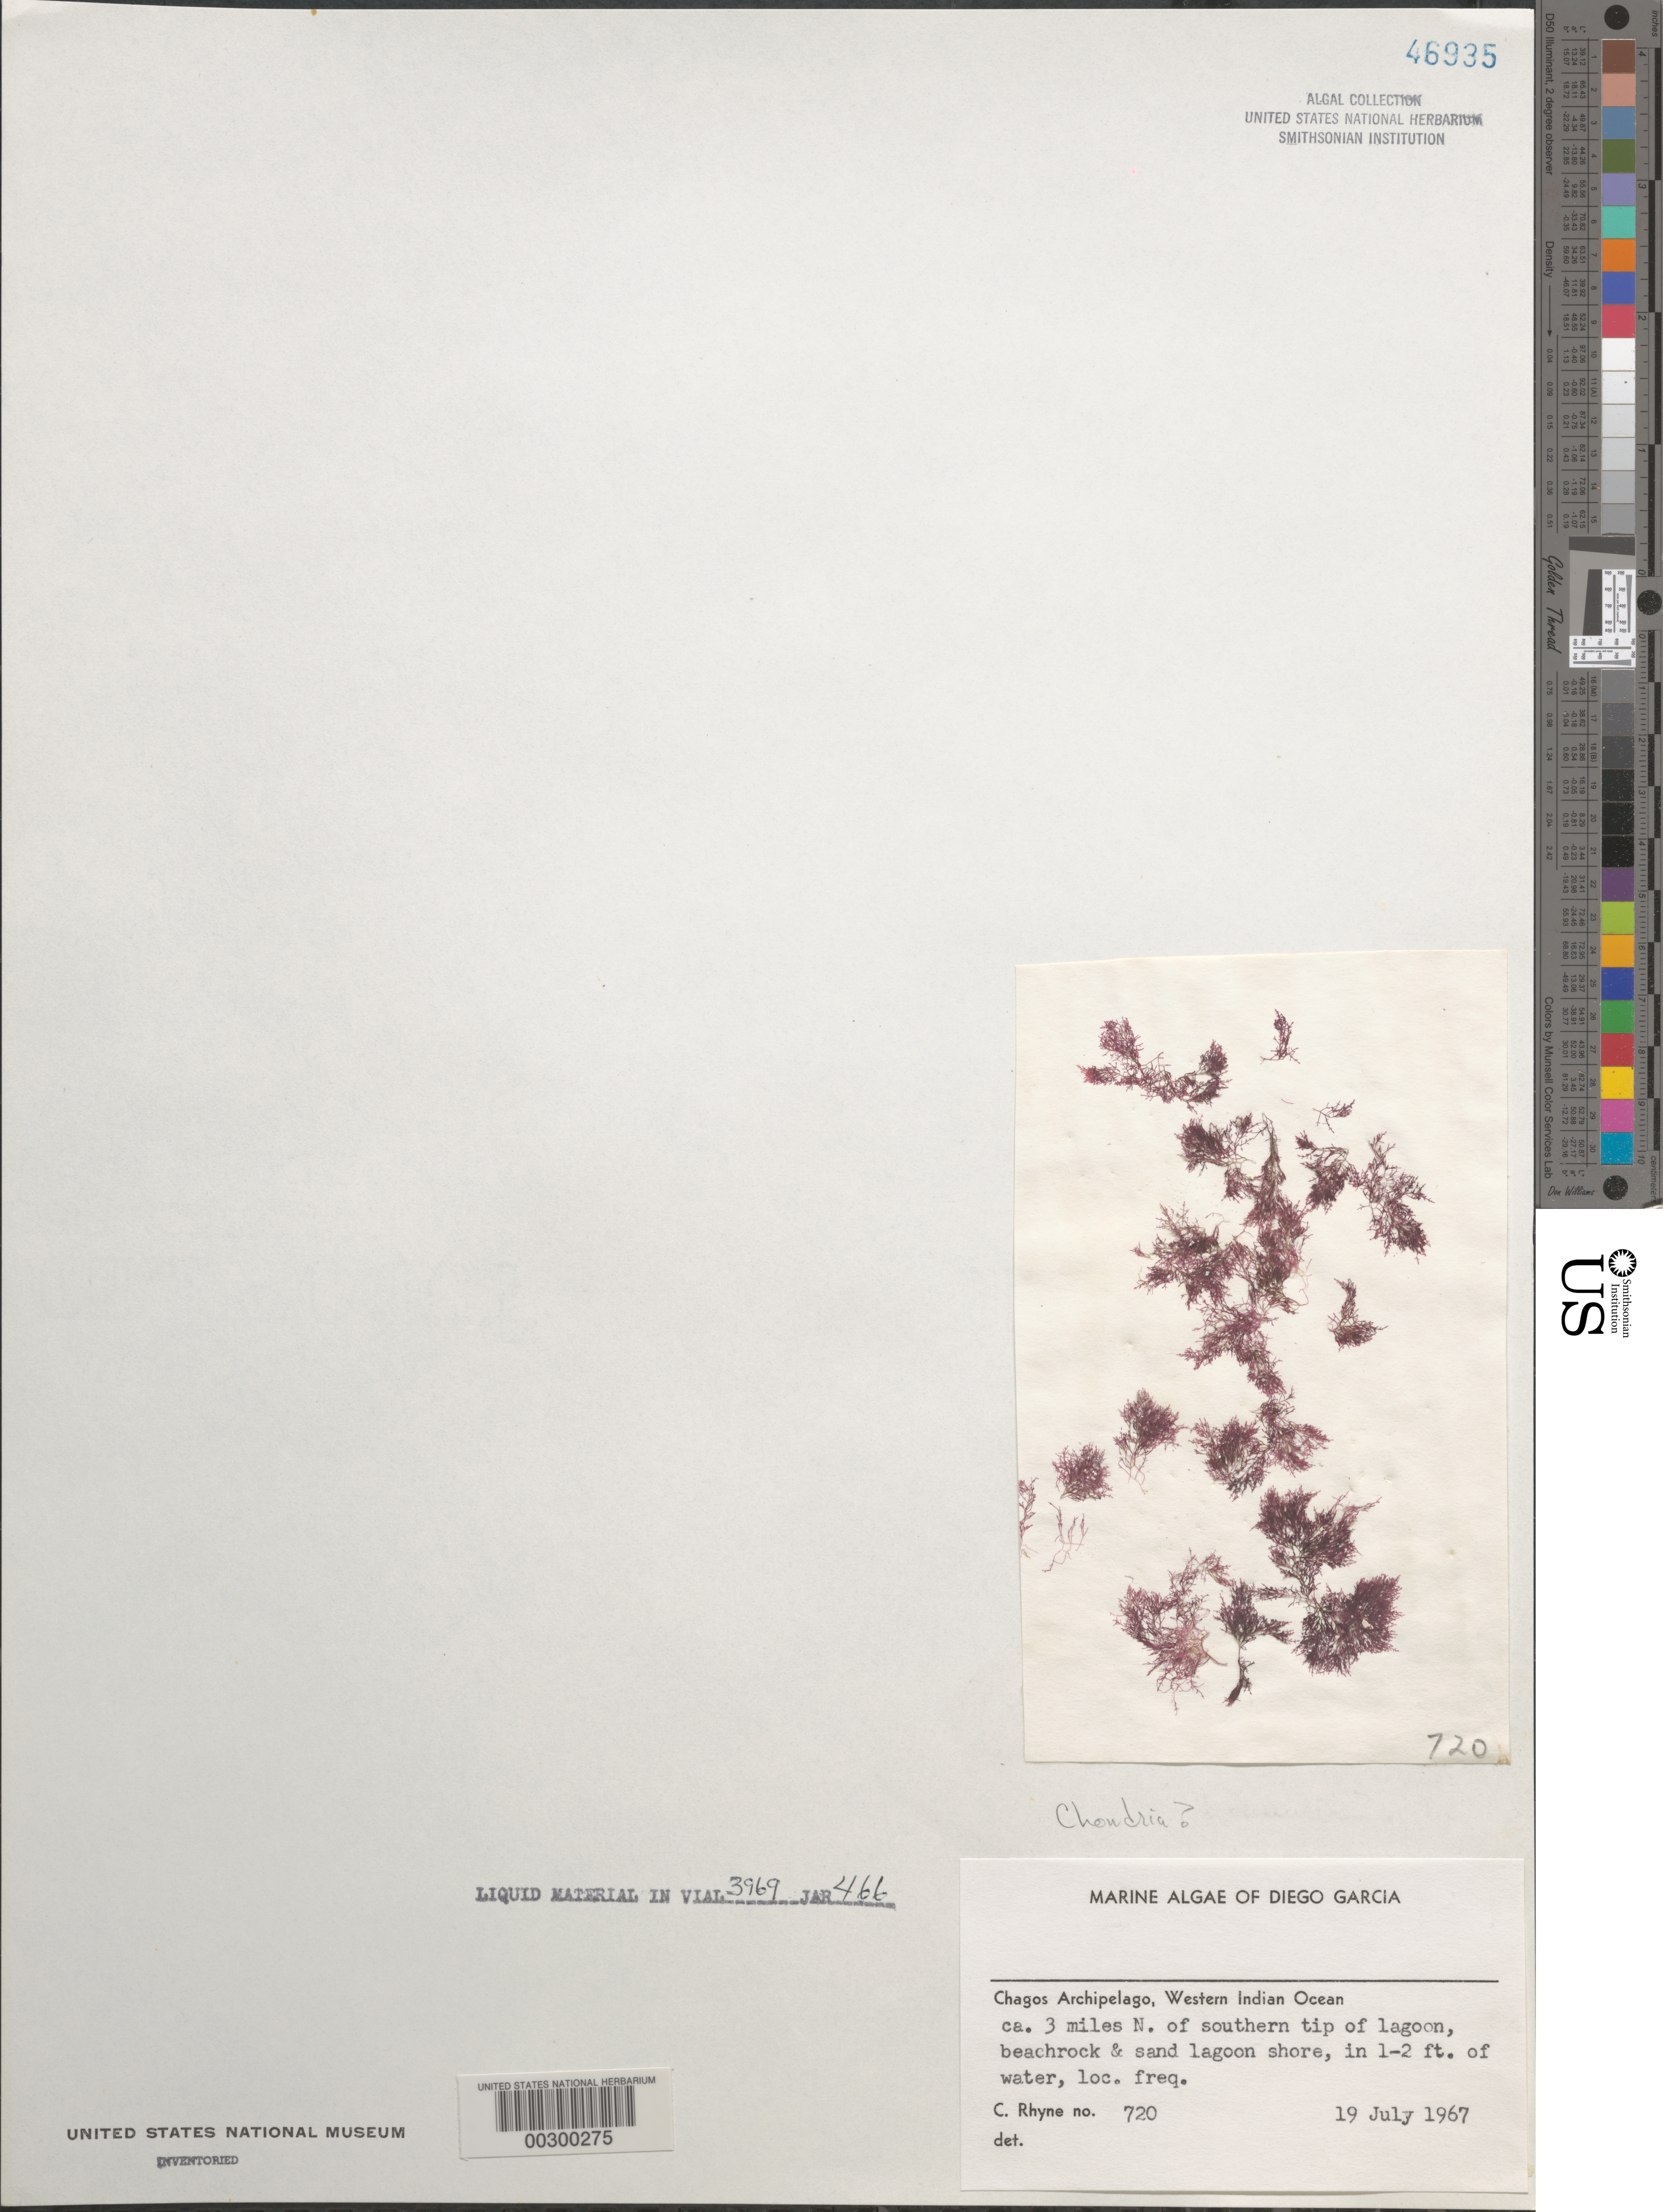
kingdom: Plantae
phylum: Rhodophyta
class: Florideophyceae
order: Ceramiales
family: Rhodomelaceae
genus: Chondria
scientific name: Chondria sp.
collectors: C. Rhyne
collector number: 720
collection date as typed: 19 Jul 1967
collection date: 1967-07-19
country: British Indian Ocean Territory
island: Diego Garcia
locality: Ca. 3 miles north of lagoon southern tip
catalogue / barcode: US 46935